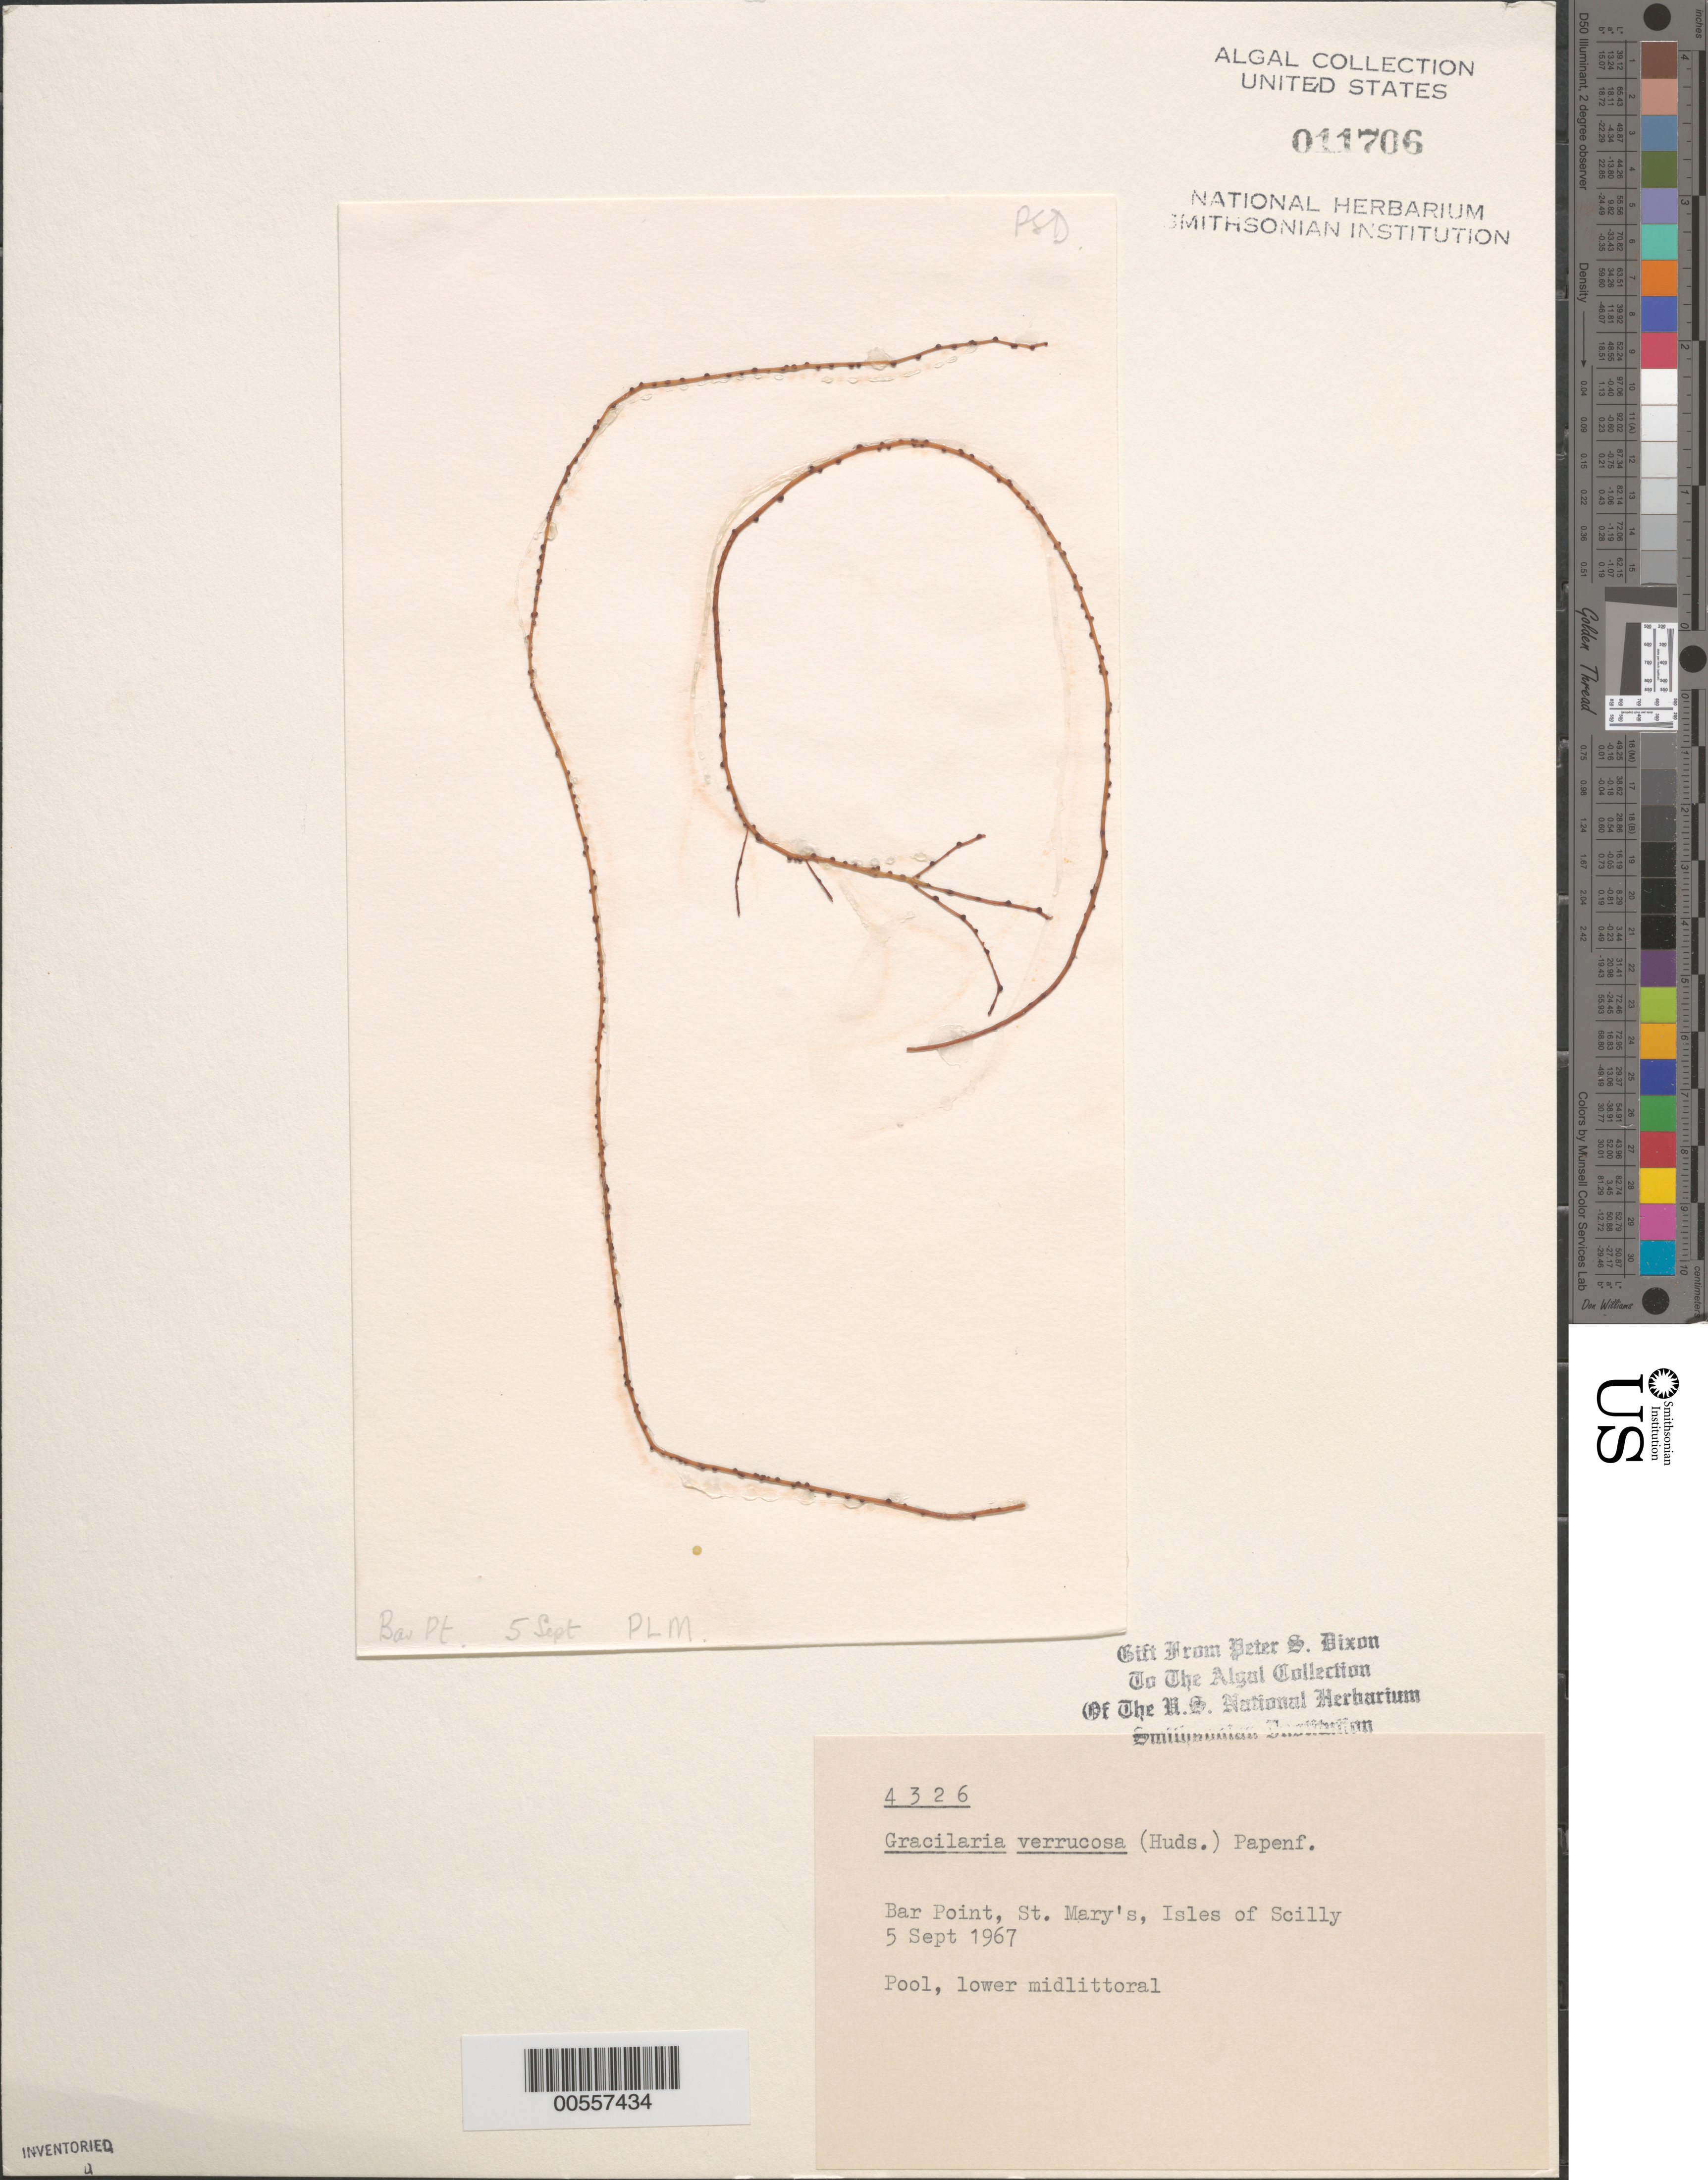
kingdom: Plantae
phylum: Rhodophyta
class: Florideophyceae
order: Gracilariales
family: Gracilariaceae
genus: Gracilariopsis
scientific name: Gracilariopsis longissima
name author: (S.G. Gmel.) Steentoft et al.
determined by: Algae name updating Project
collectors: P. S. Dixon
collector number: PSD 4326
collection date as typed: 05 Sep 1967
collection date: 1967-09-05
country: United Kingdom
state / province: England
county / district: Council of the Isles of Scilly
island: St. Mary's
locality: Bar Point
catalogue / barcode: US 11706